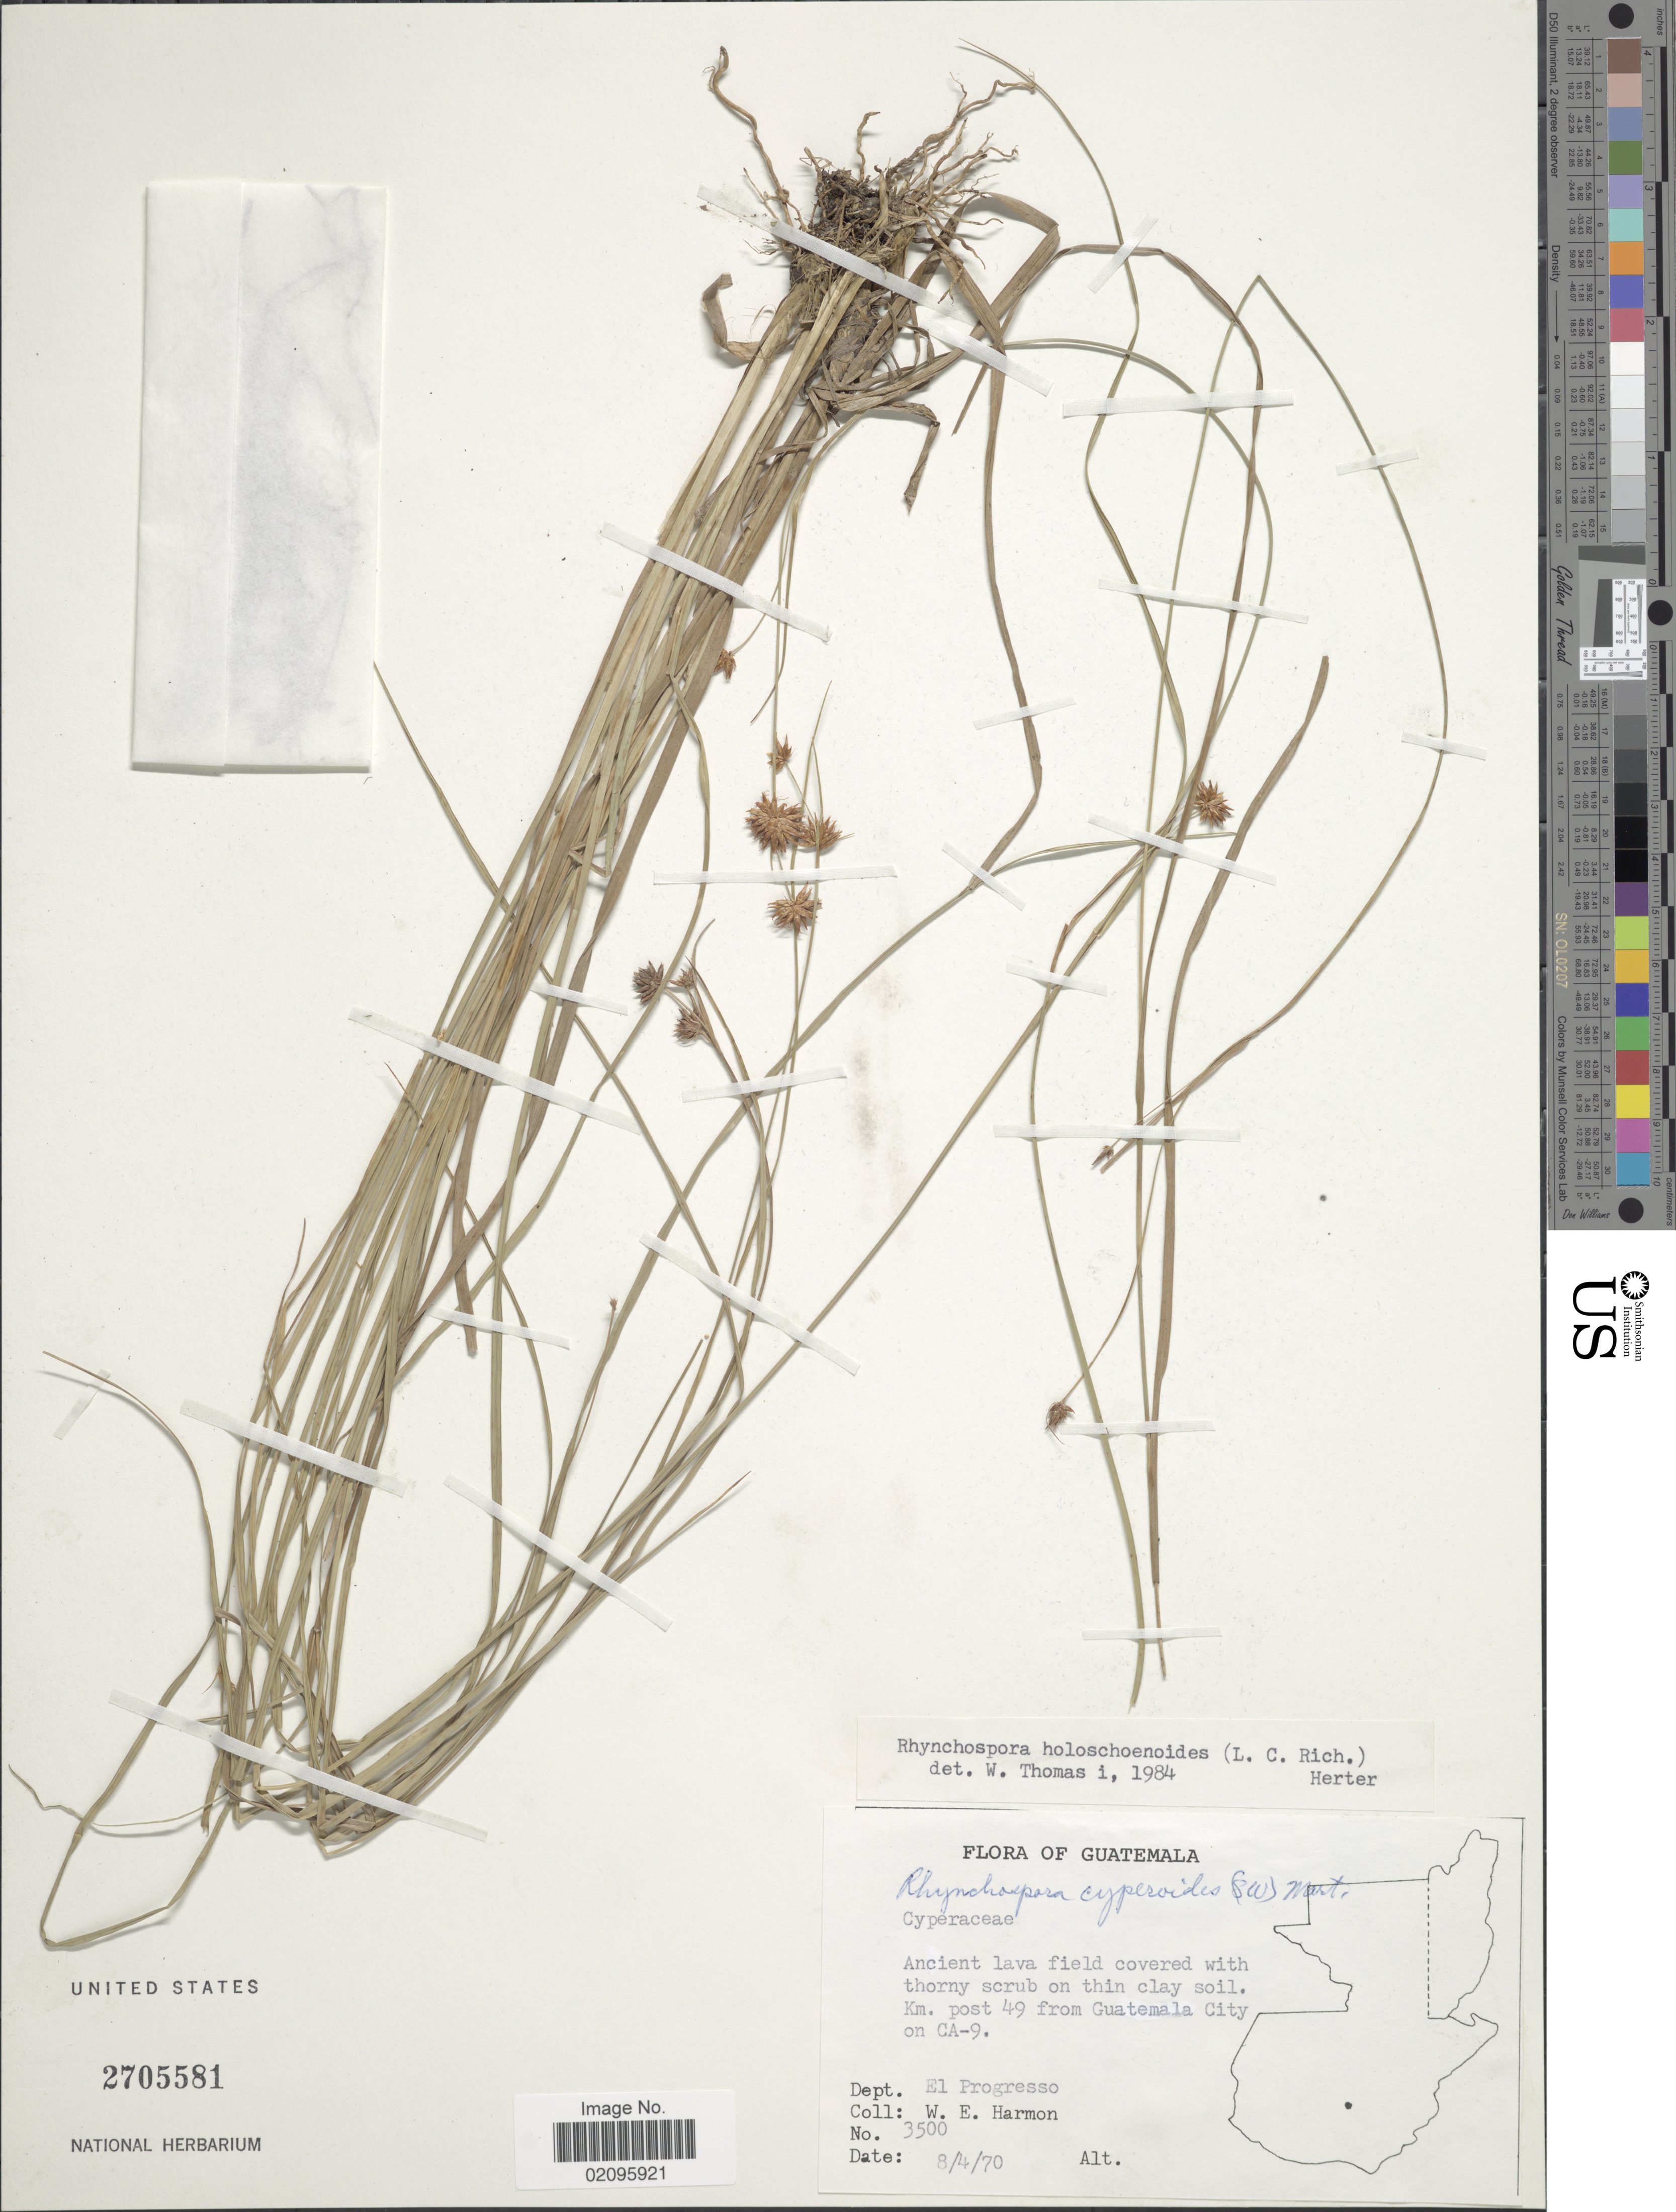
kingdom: Plantae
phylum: Tracheophyta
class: Liliopsida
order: Poales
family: Cyperaceae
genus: Rhynchospora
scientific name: Rhynchospora holoschoenoides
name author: (Rich.) Herter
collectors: W. E. Harmon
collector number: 3500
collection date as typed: Transcribed d/m/y: 8/4/70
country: Guatemala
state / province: El Progreso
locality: Ancient lava field covered, Km. post 49 from Guatemala City on CA-9.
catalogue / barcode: US 2705581